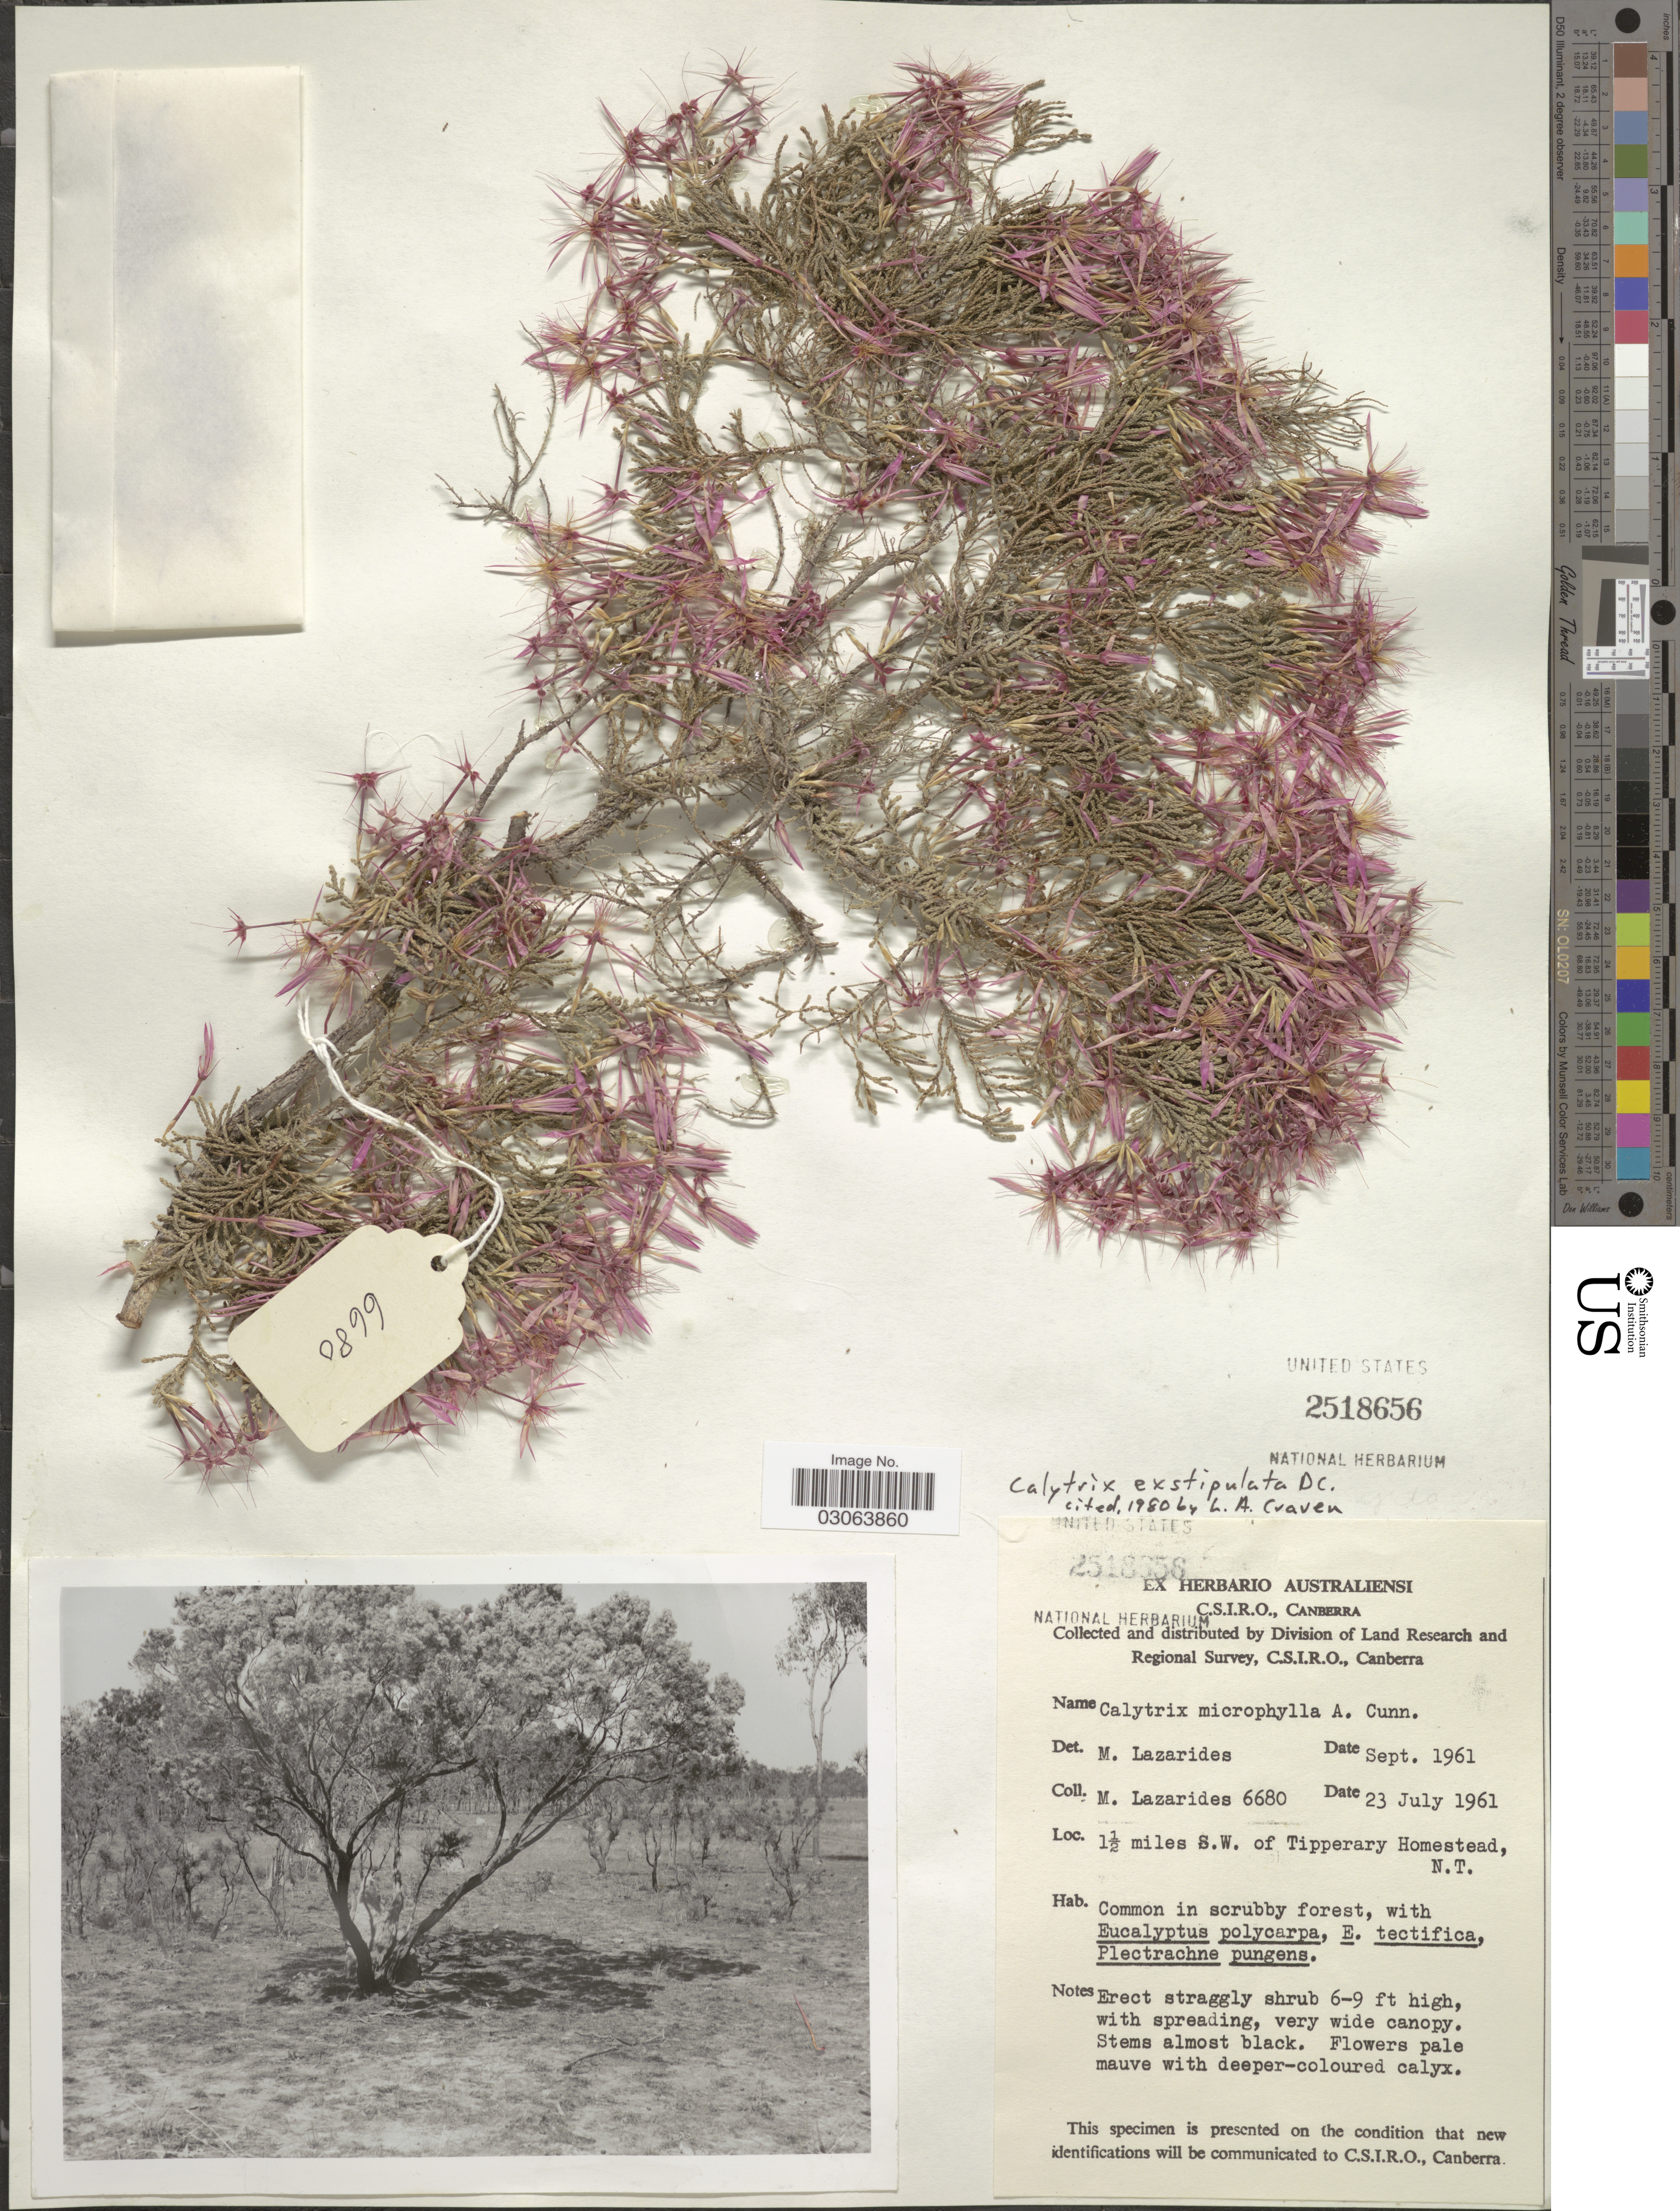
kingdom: Plantae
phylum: Tracheophyta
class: Magnoliopsida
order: Myrtales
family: Myrtaceae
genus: Calytrix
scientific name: Calytrix exstipulata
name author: D.C.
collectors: M. Lazarides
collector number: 6680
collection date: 1961-07-23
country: Australia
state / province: Northern Territory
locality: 1½ miles S.W. of Tipperary Homestead.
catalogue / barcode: US 2518656